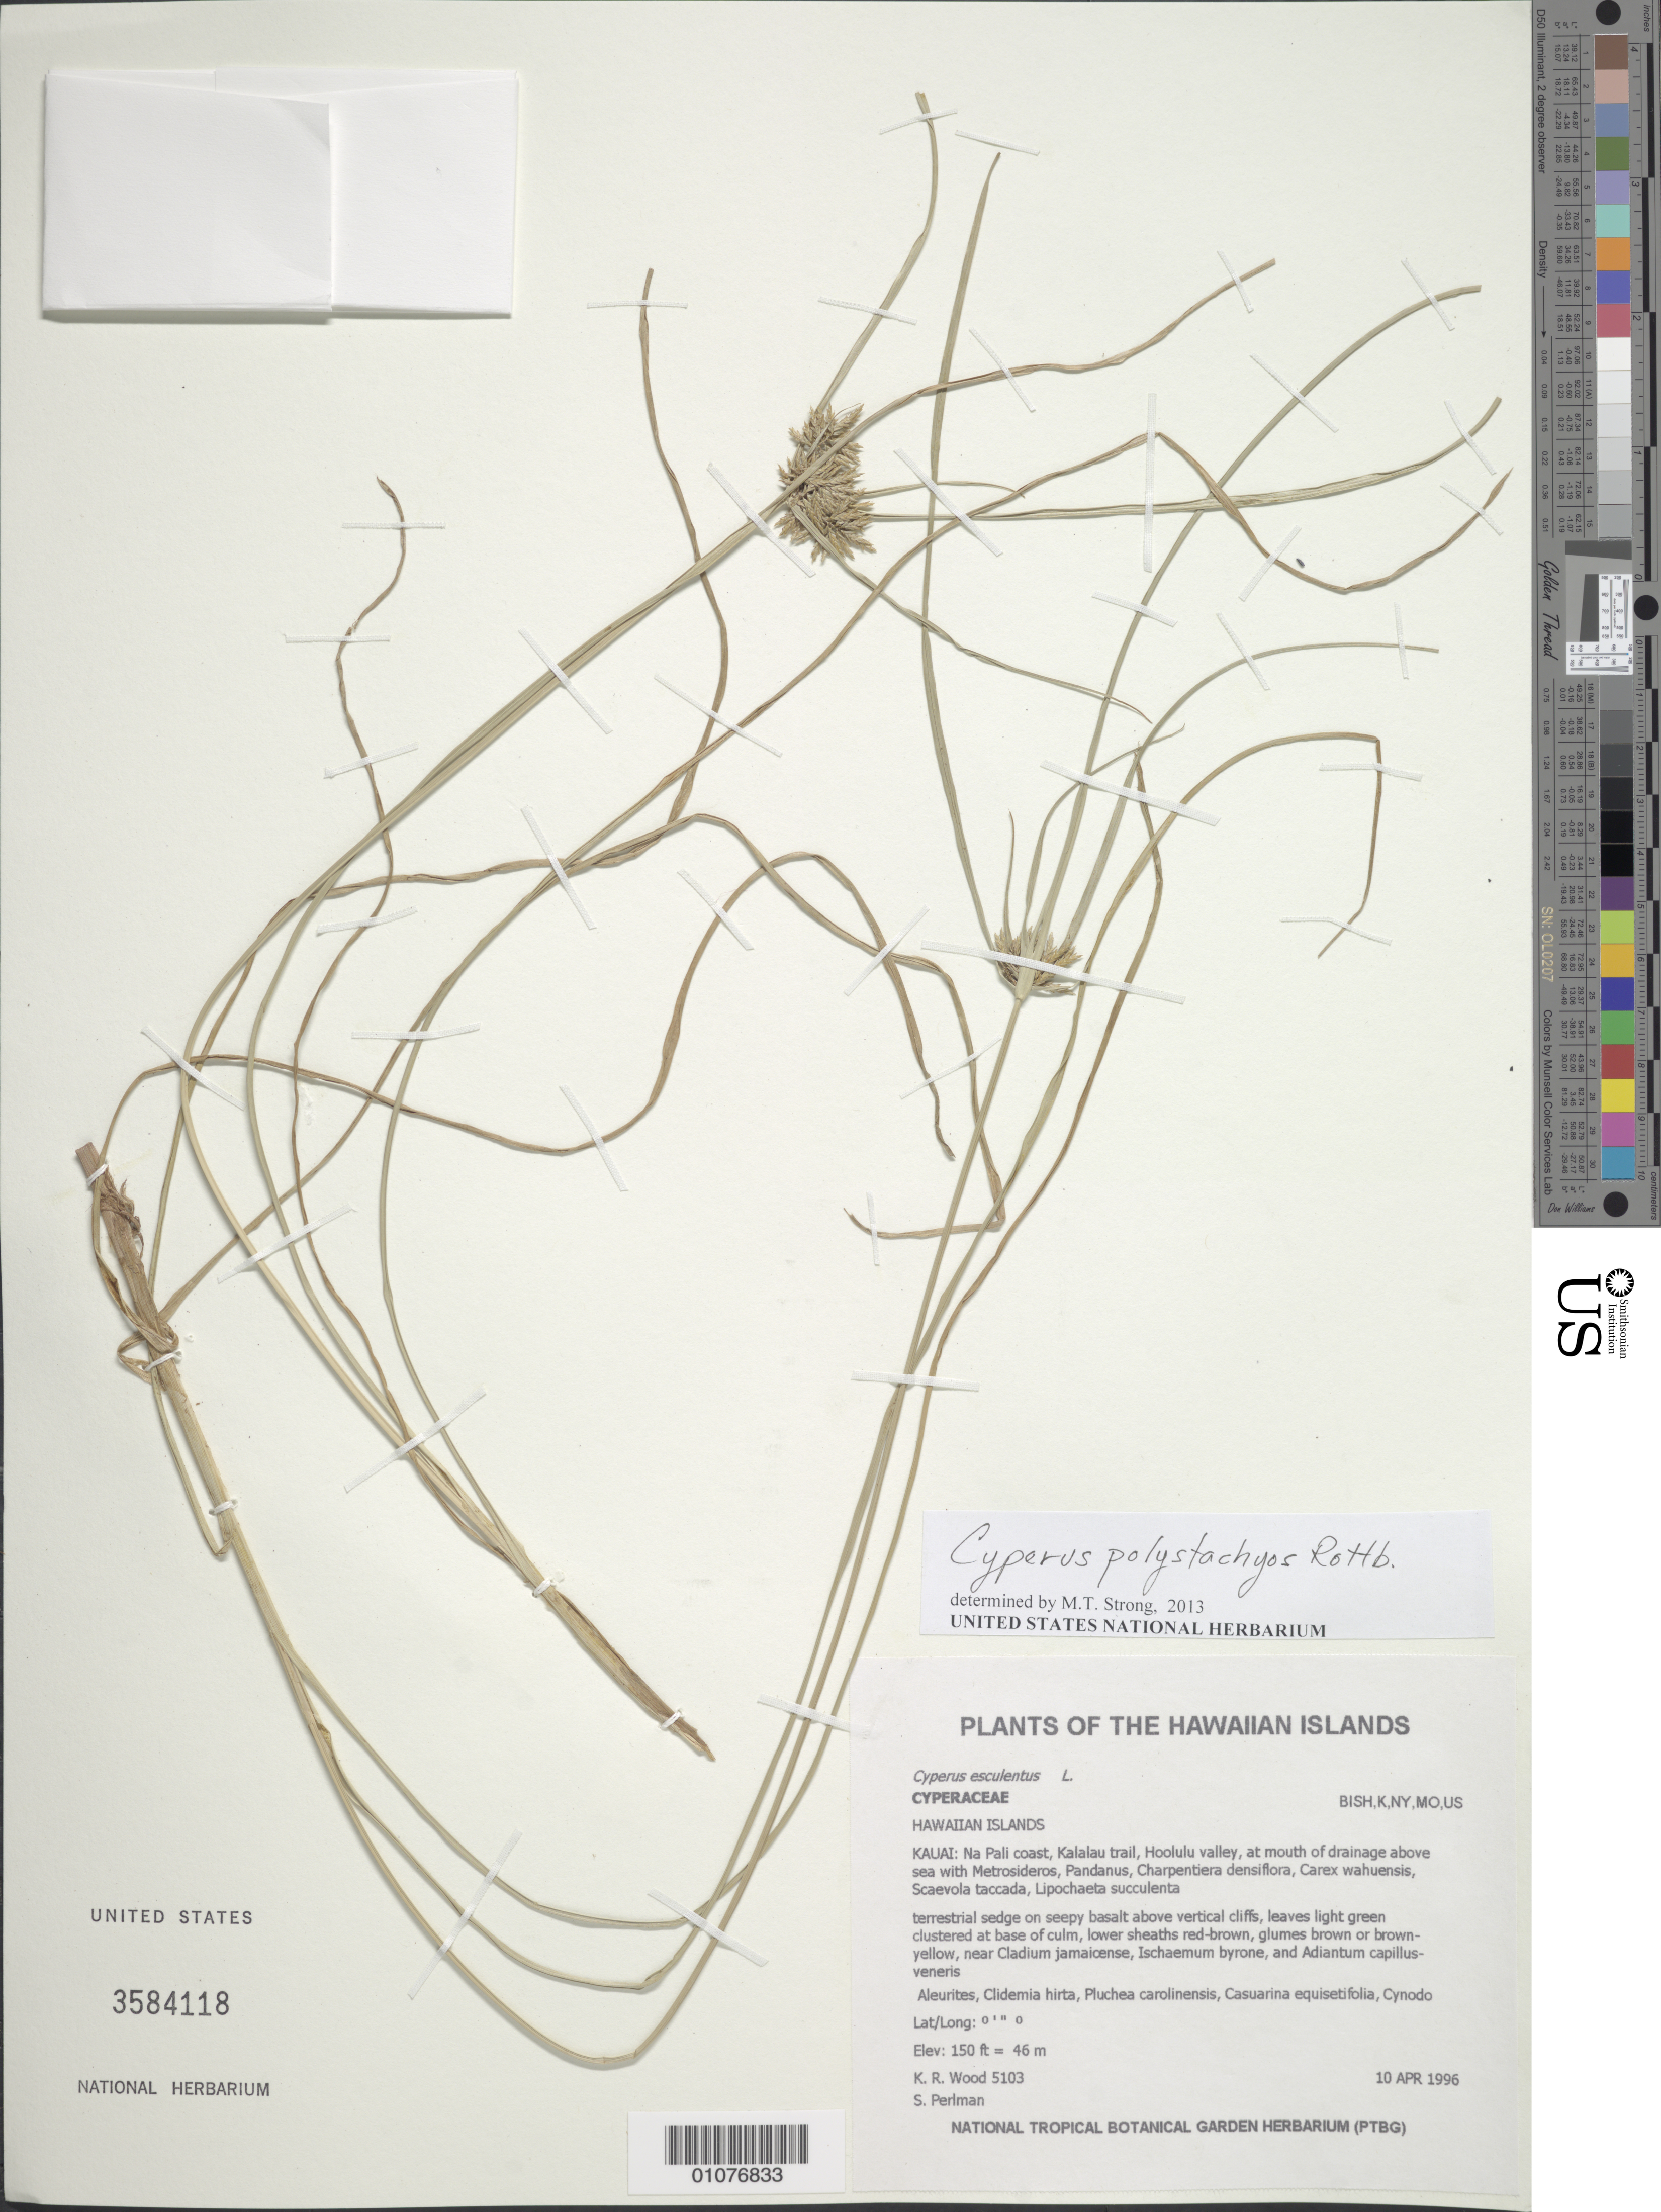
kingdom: Plantae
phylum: Tracheophyta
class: Liliopsida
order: Poales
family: Cyperaceae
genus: Cyperus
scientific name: Cyperus polystachyos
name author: Rottb.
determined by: Strong, M. T., (US), Smithsonian Institution - National Museum of Natural History (UNITED STATES)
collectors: K. R. Wood & S. P. Perlman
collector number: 5103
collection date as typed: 10 Apr 1996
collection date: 1996-04-10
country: United States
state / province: Hawaii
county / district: Kauai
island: Kaua'i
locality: Na Pali coast, Kalaulau trail, Hoolulu valley at mouth of drainage above sea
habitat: Terrestrial sedge on seepy basalt above vertical cliffs, lea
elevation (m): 46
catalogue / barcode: US 3584118